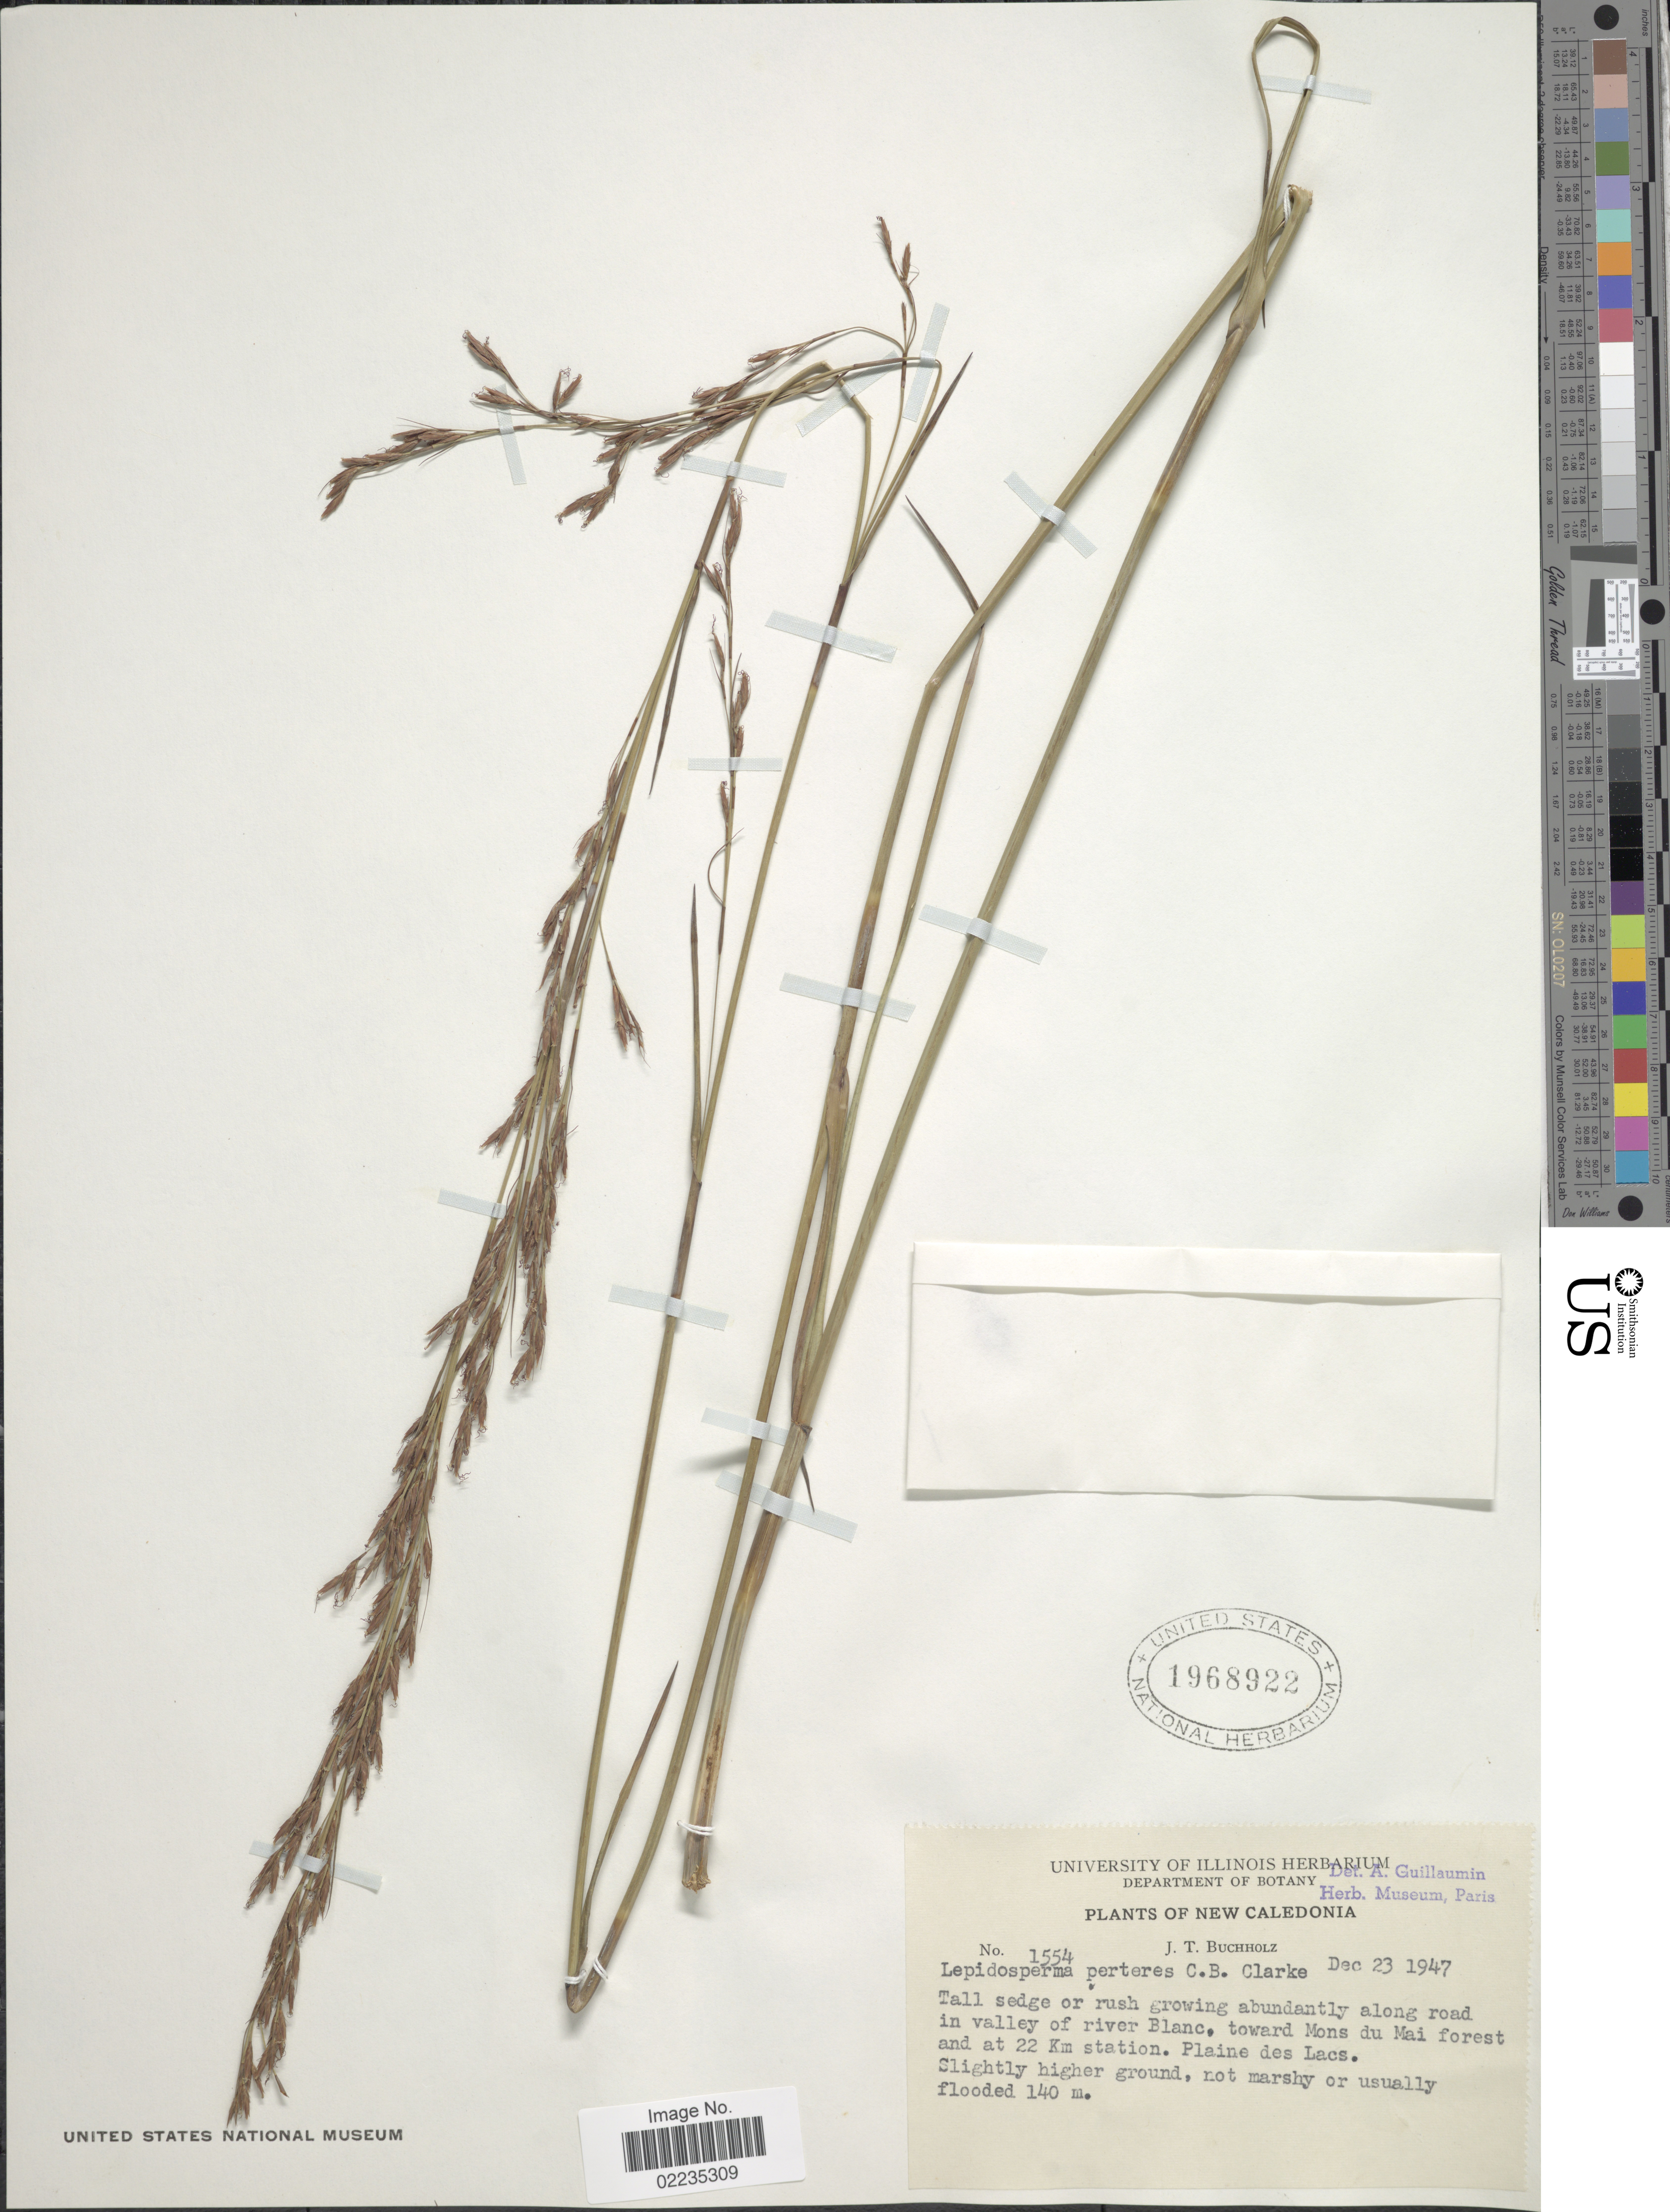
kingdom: Plantae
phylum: Tracheophyta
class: Liliopsida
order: Poales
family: Cyperaceae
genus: Lepidosperma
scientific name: Lepidosperma perteres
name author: C.B. Clarke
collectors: J. T. Buchholz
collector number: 1554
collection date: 1947-12-23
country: New Caledonia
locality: Along road in valley of river Blanc, toward Mons du Mai Forest and at 22 km station, Plaine des Lacs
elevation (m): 140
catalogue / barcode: US 1968922